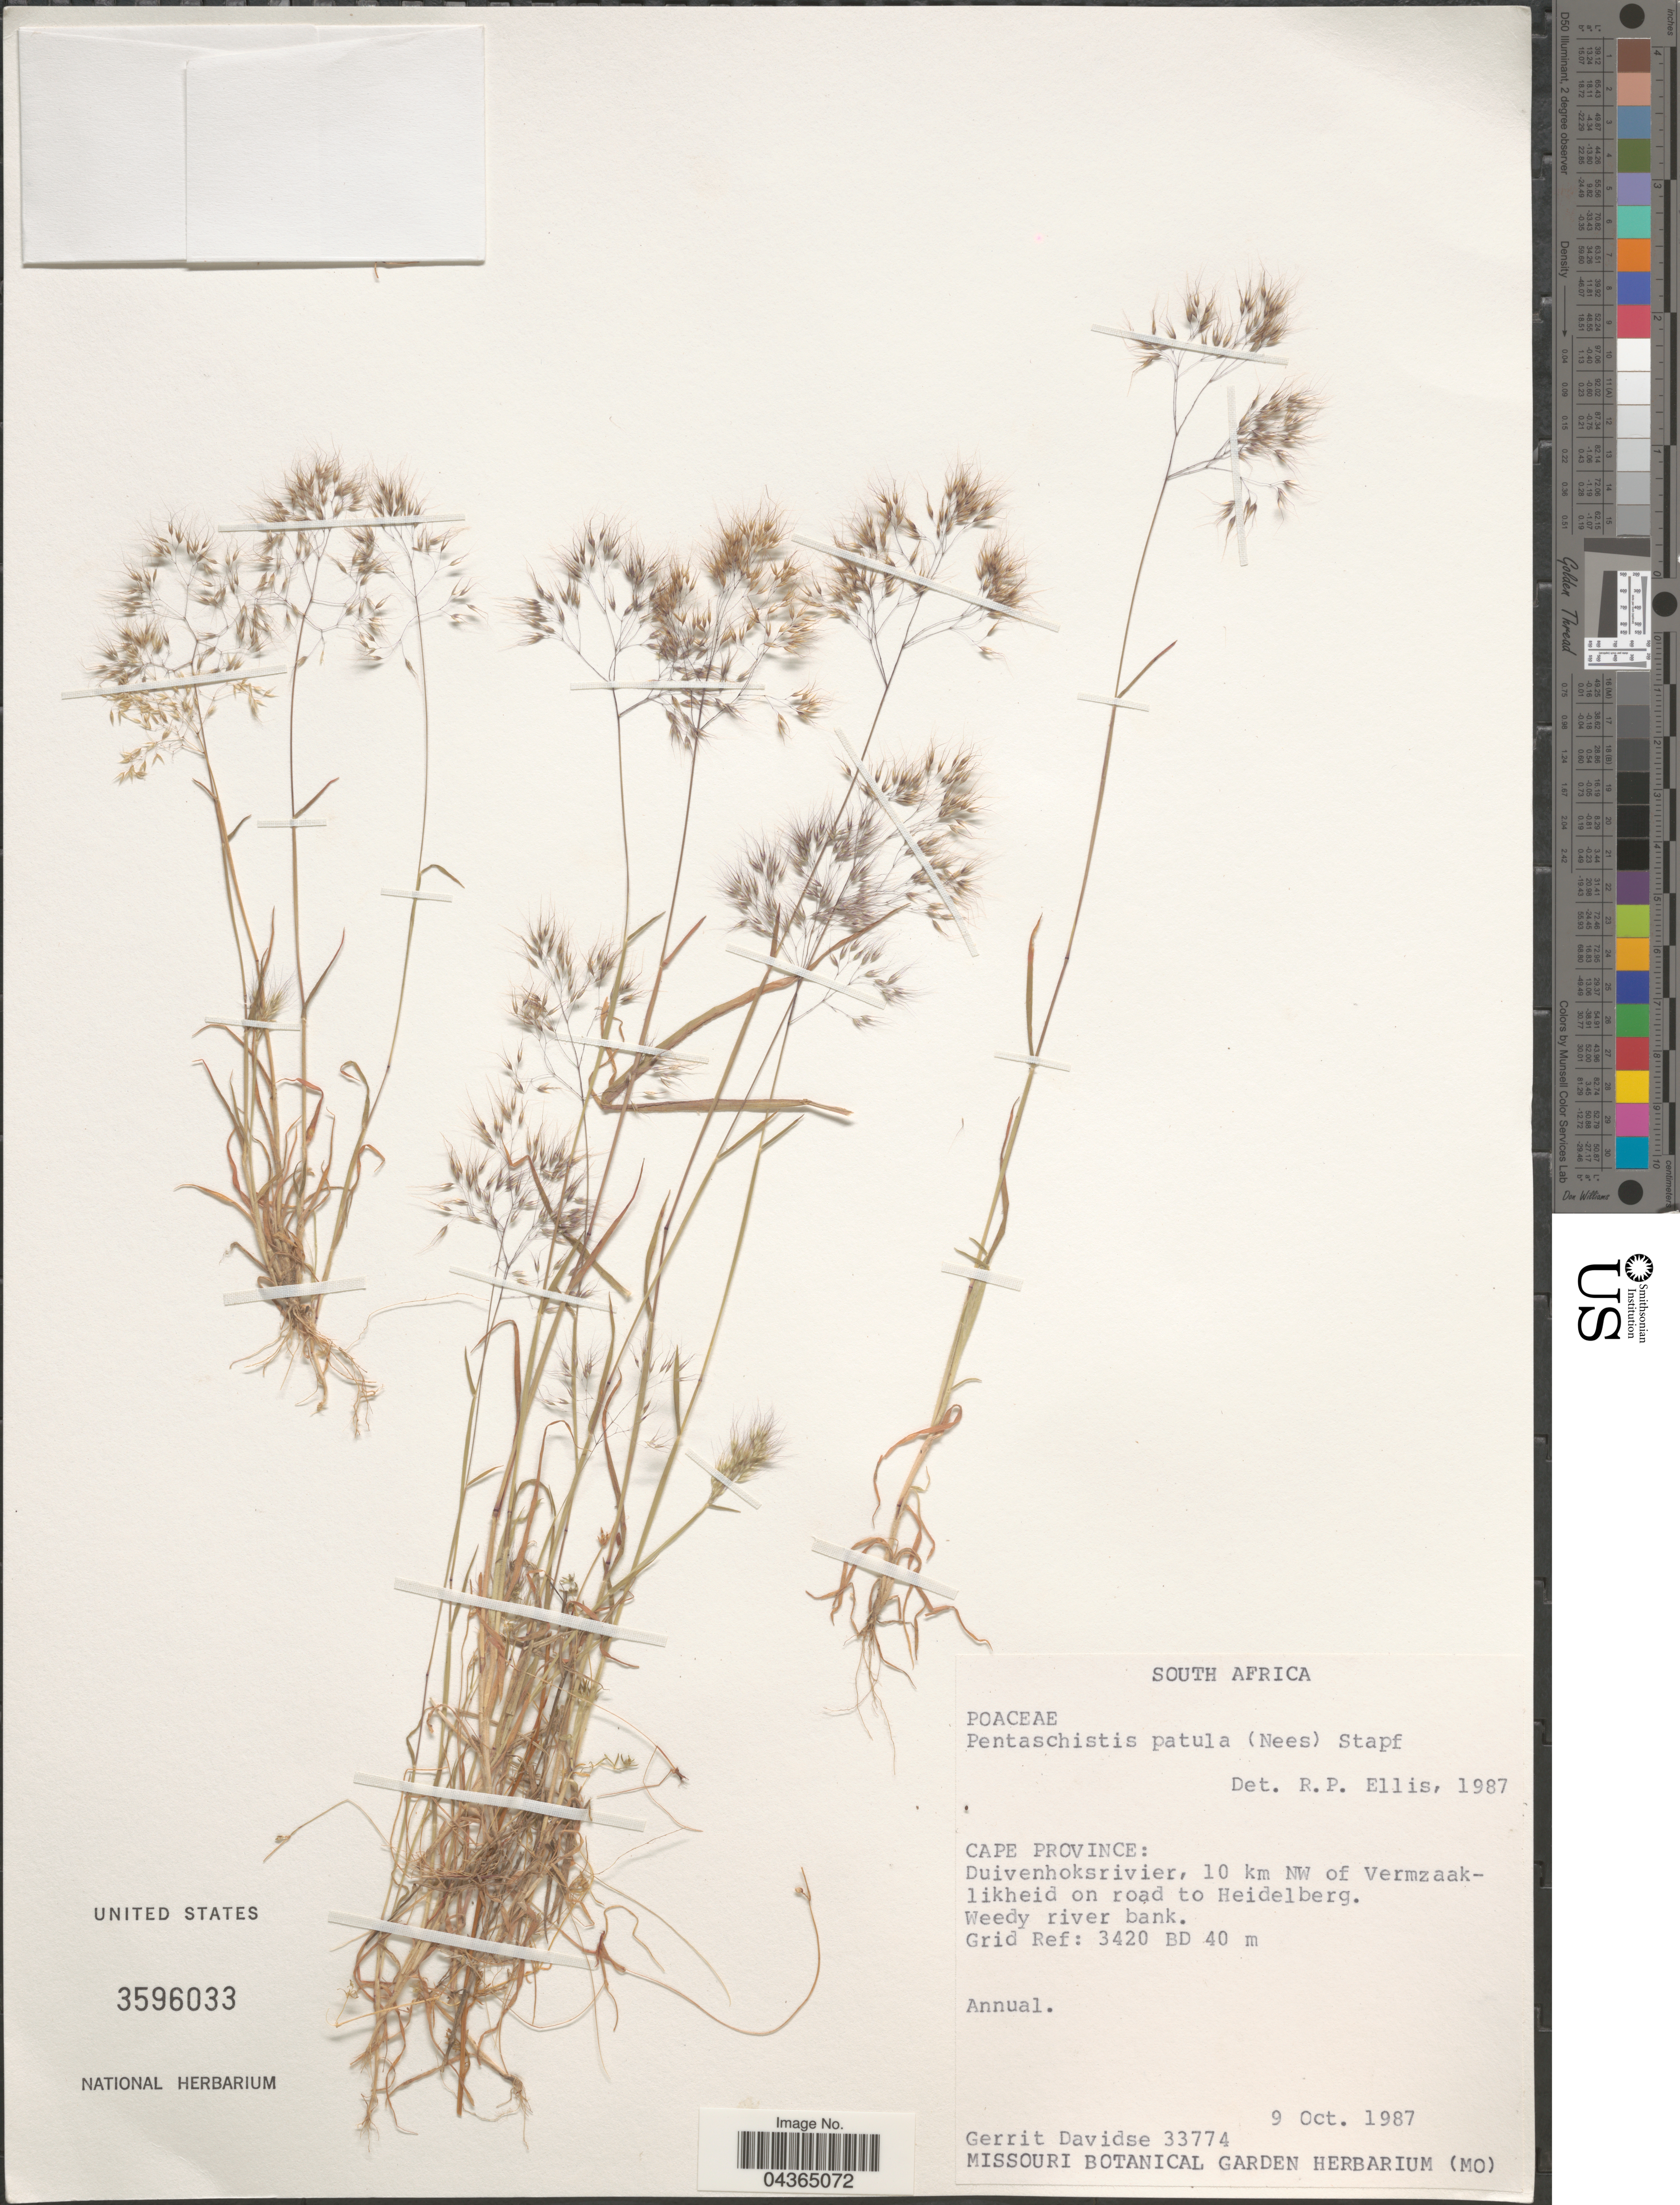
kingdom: Plantae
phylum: Tracheophyta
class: Liliopsida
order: Poales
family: Poaceae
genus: Pentameris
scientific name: Pentameris patula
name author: (Nees) Steud.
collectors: G. Davidse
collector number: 33774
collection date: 1987-10-09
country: South Africa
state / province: Western Cape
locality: Duivenhoksrivier, 10 km NW of Vermzaaklikheid on road to Heidelberg. Weedy river bank. Grid Ref: 3420 BD.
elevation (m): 40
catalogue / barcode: US 3596033